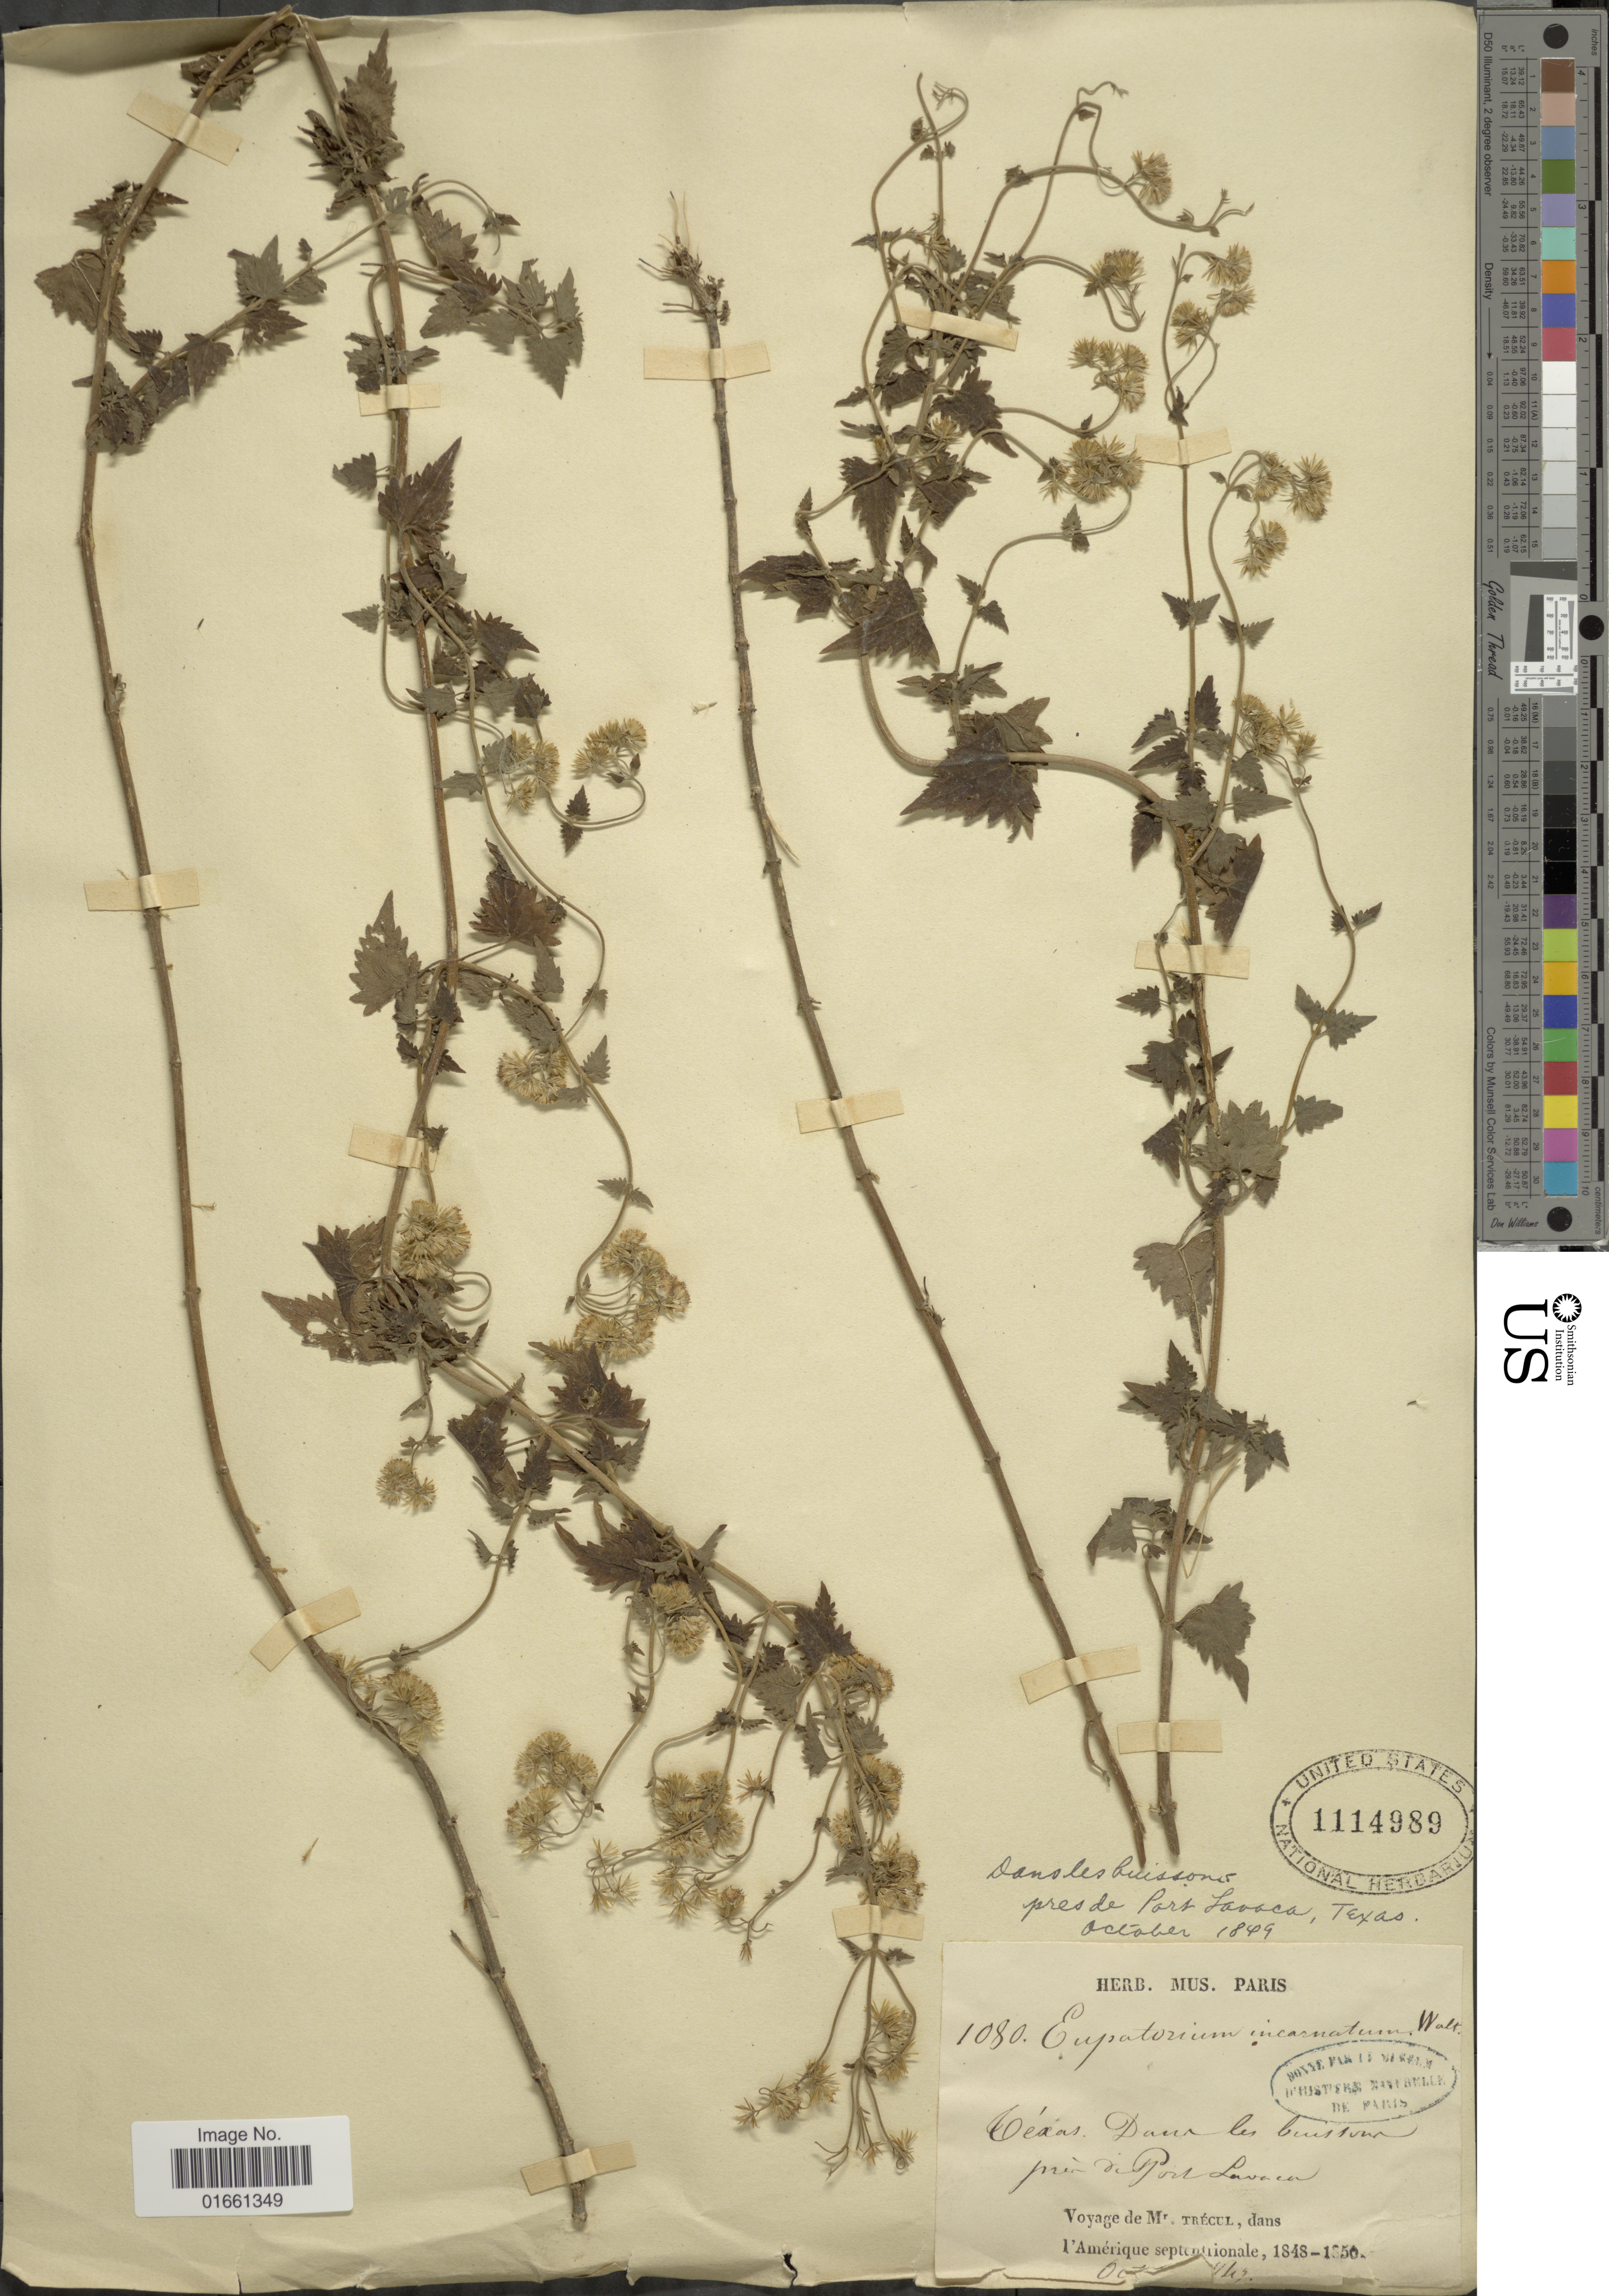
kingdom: Plantae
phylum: Tracheophyta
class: Magnoliopsida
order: Asterales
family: Asteraceae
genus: Fleischmannia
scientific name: Fleischmannia incarnata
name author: (Walter) R.M. King & H. Rob.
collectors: A. Trécul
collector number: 1080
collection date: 1848/1850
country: United States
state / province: Texas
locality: Ceasas, Dans les Buisson pres Port Lavaca.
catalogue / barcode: US 1114989